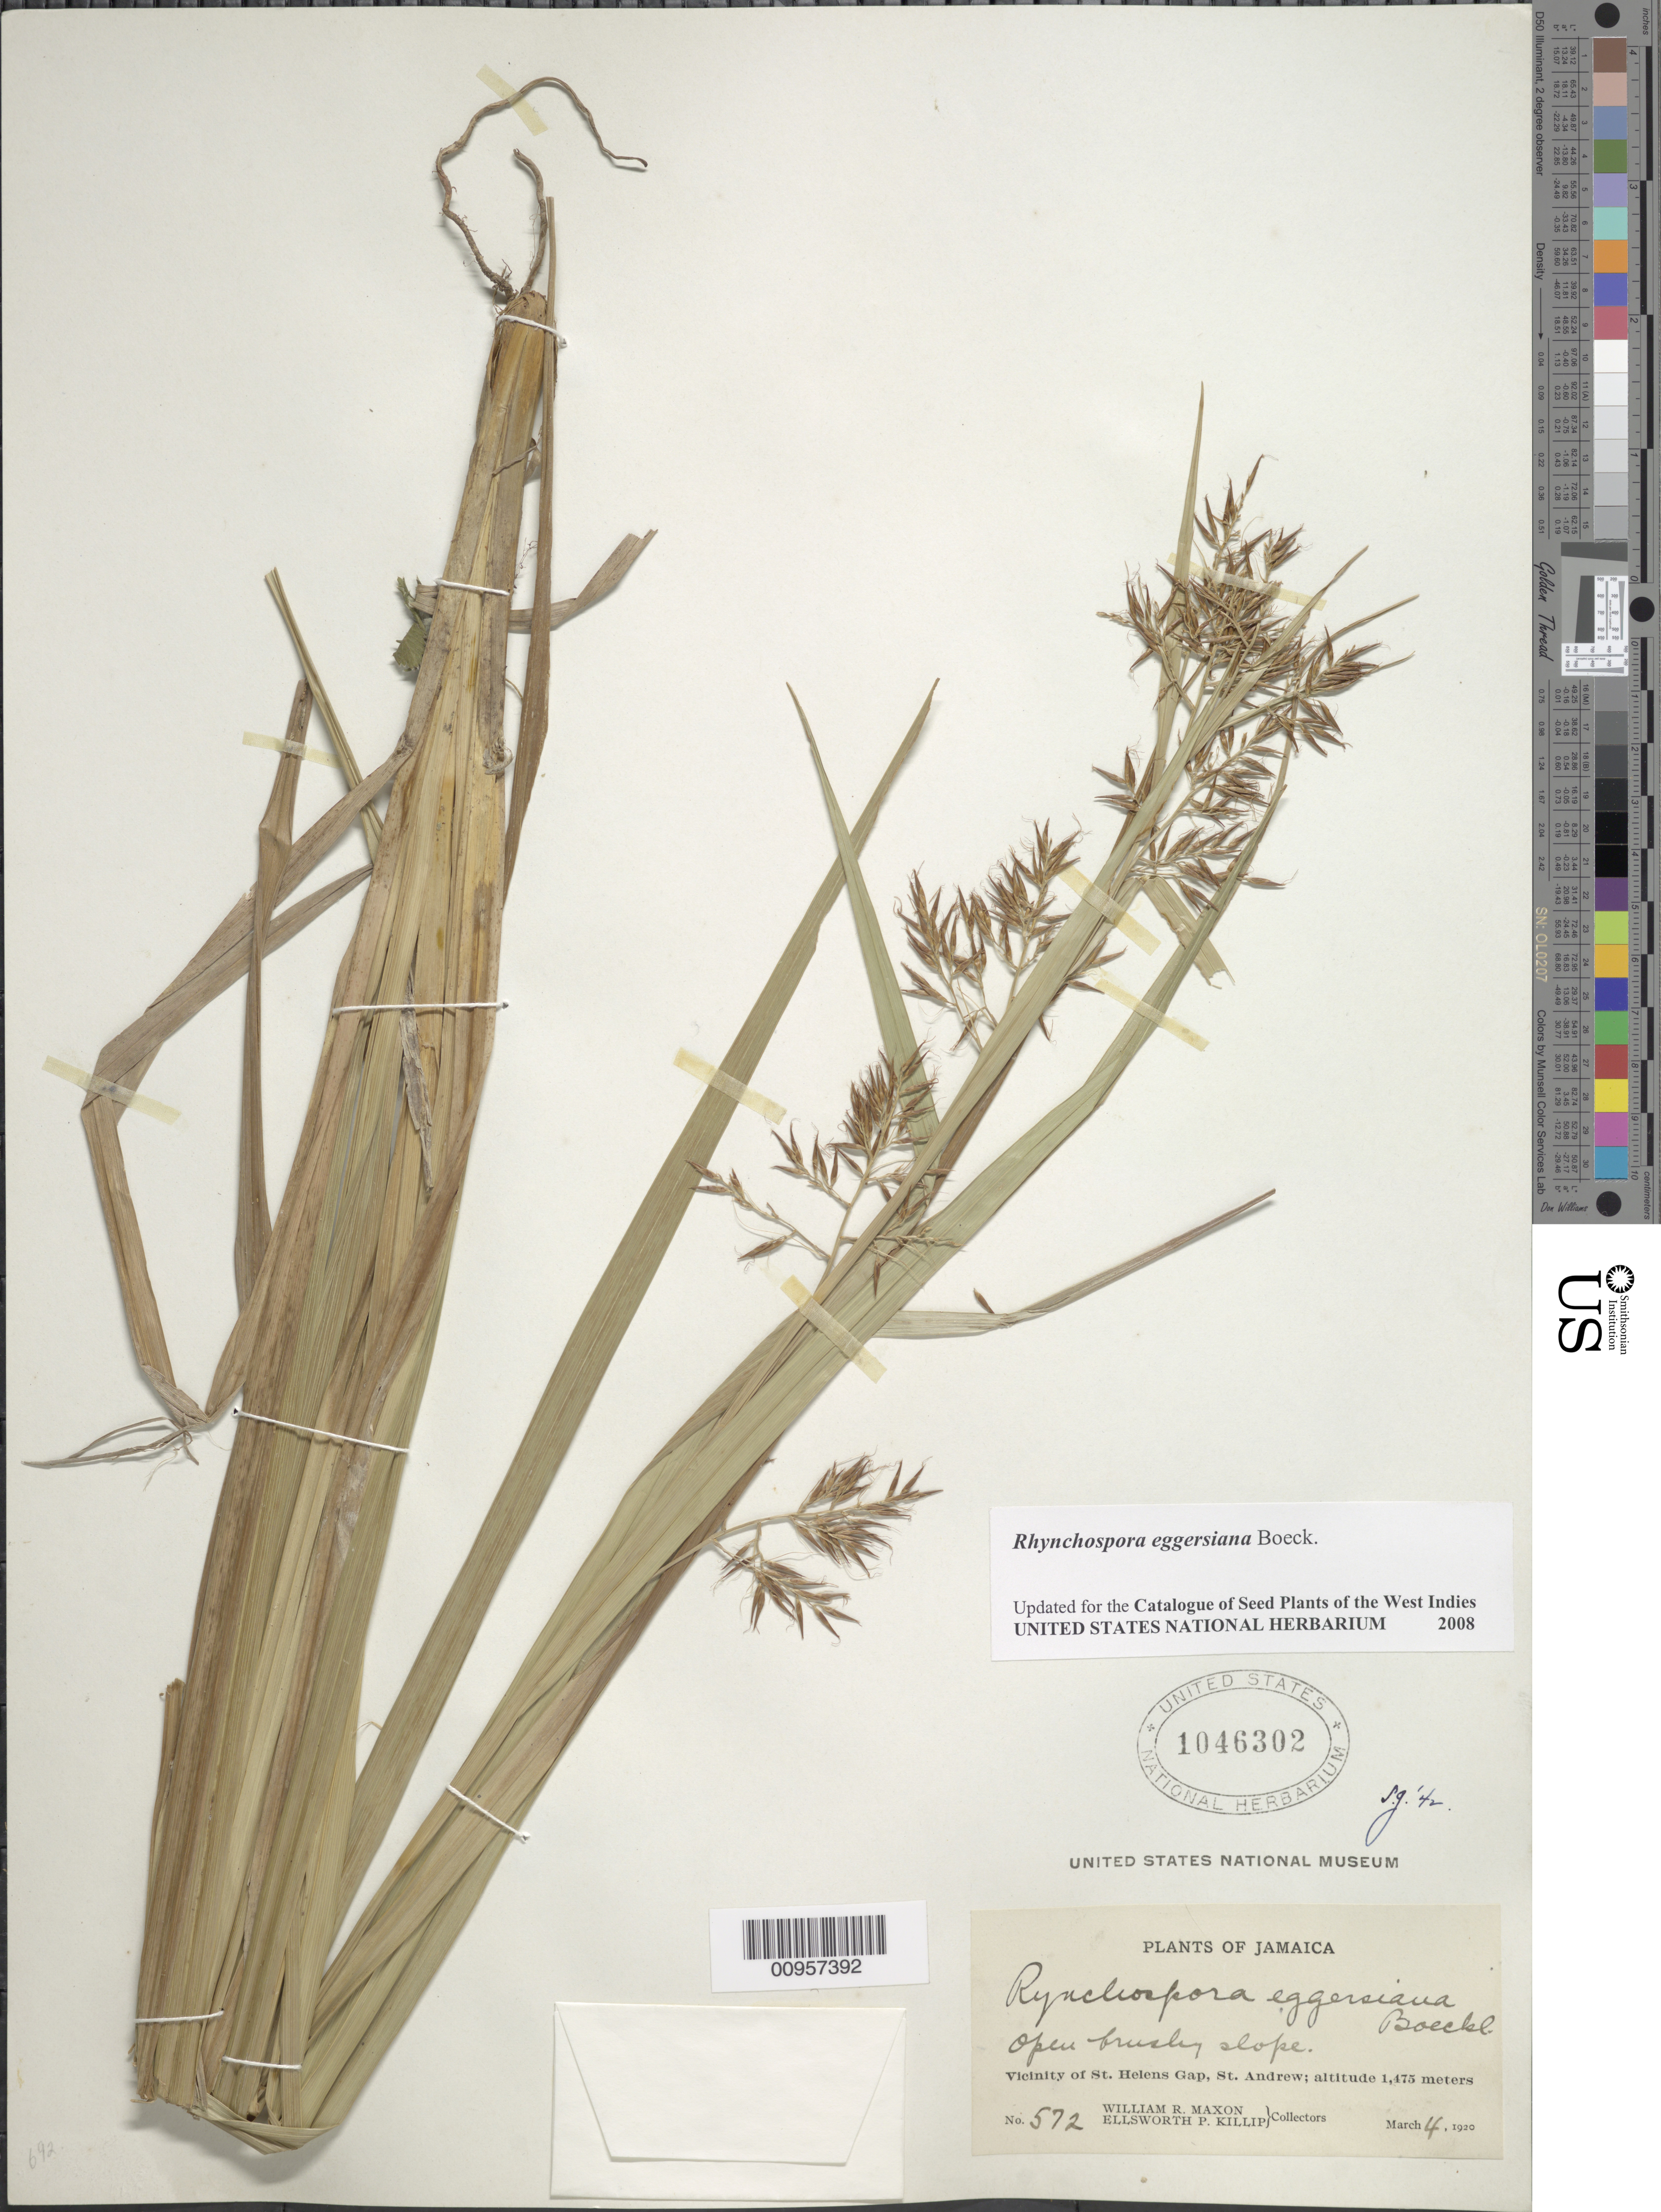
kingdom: Plantae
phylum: Tracheophyta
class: Liliopsida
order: Poales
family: Cyperaceae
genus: Rhynchospora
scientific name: Rhynchospora eggersiana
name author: Boeckeler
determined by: Strong, M. T., (US), Smithsonian Institution - National Museum of Natural History (UNITED STATES)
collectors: W. R. Maxon & E. P. Killip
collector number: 572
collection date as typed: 04 Mar 1920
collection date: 1920-03-04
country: Jamaica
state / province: Saint Andrew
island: Jamaica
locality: Vicinity of ST. Helens Gap, brushy slope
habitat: Open brushy slope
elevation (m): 1475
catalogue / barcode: US 1046302